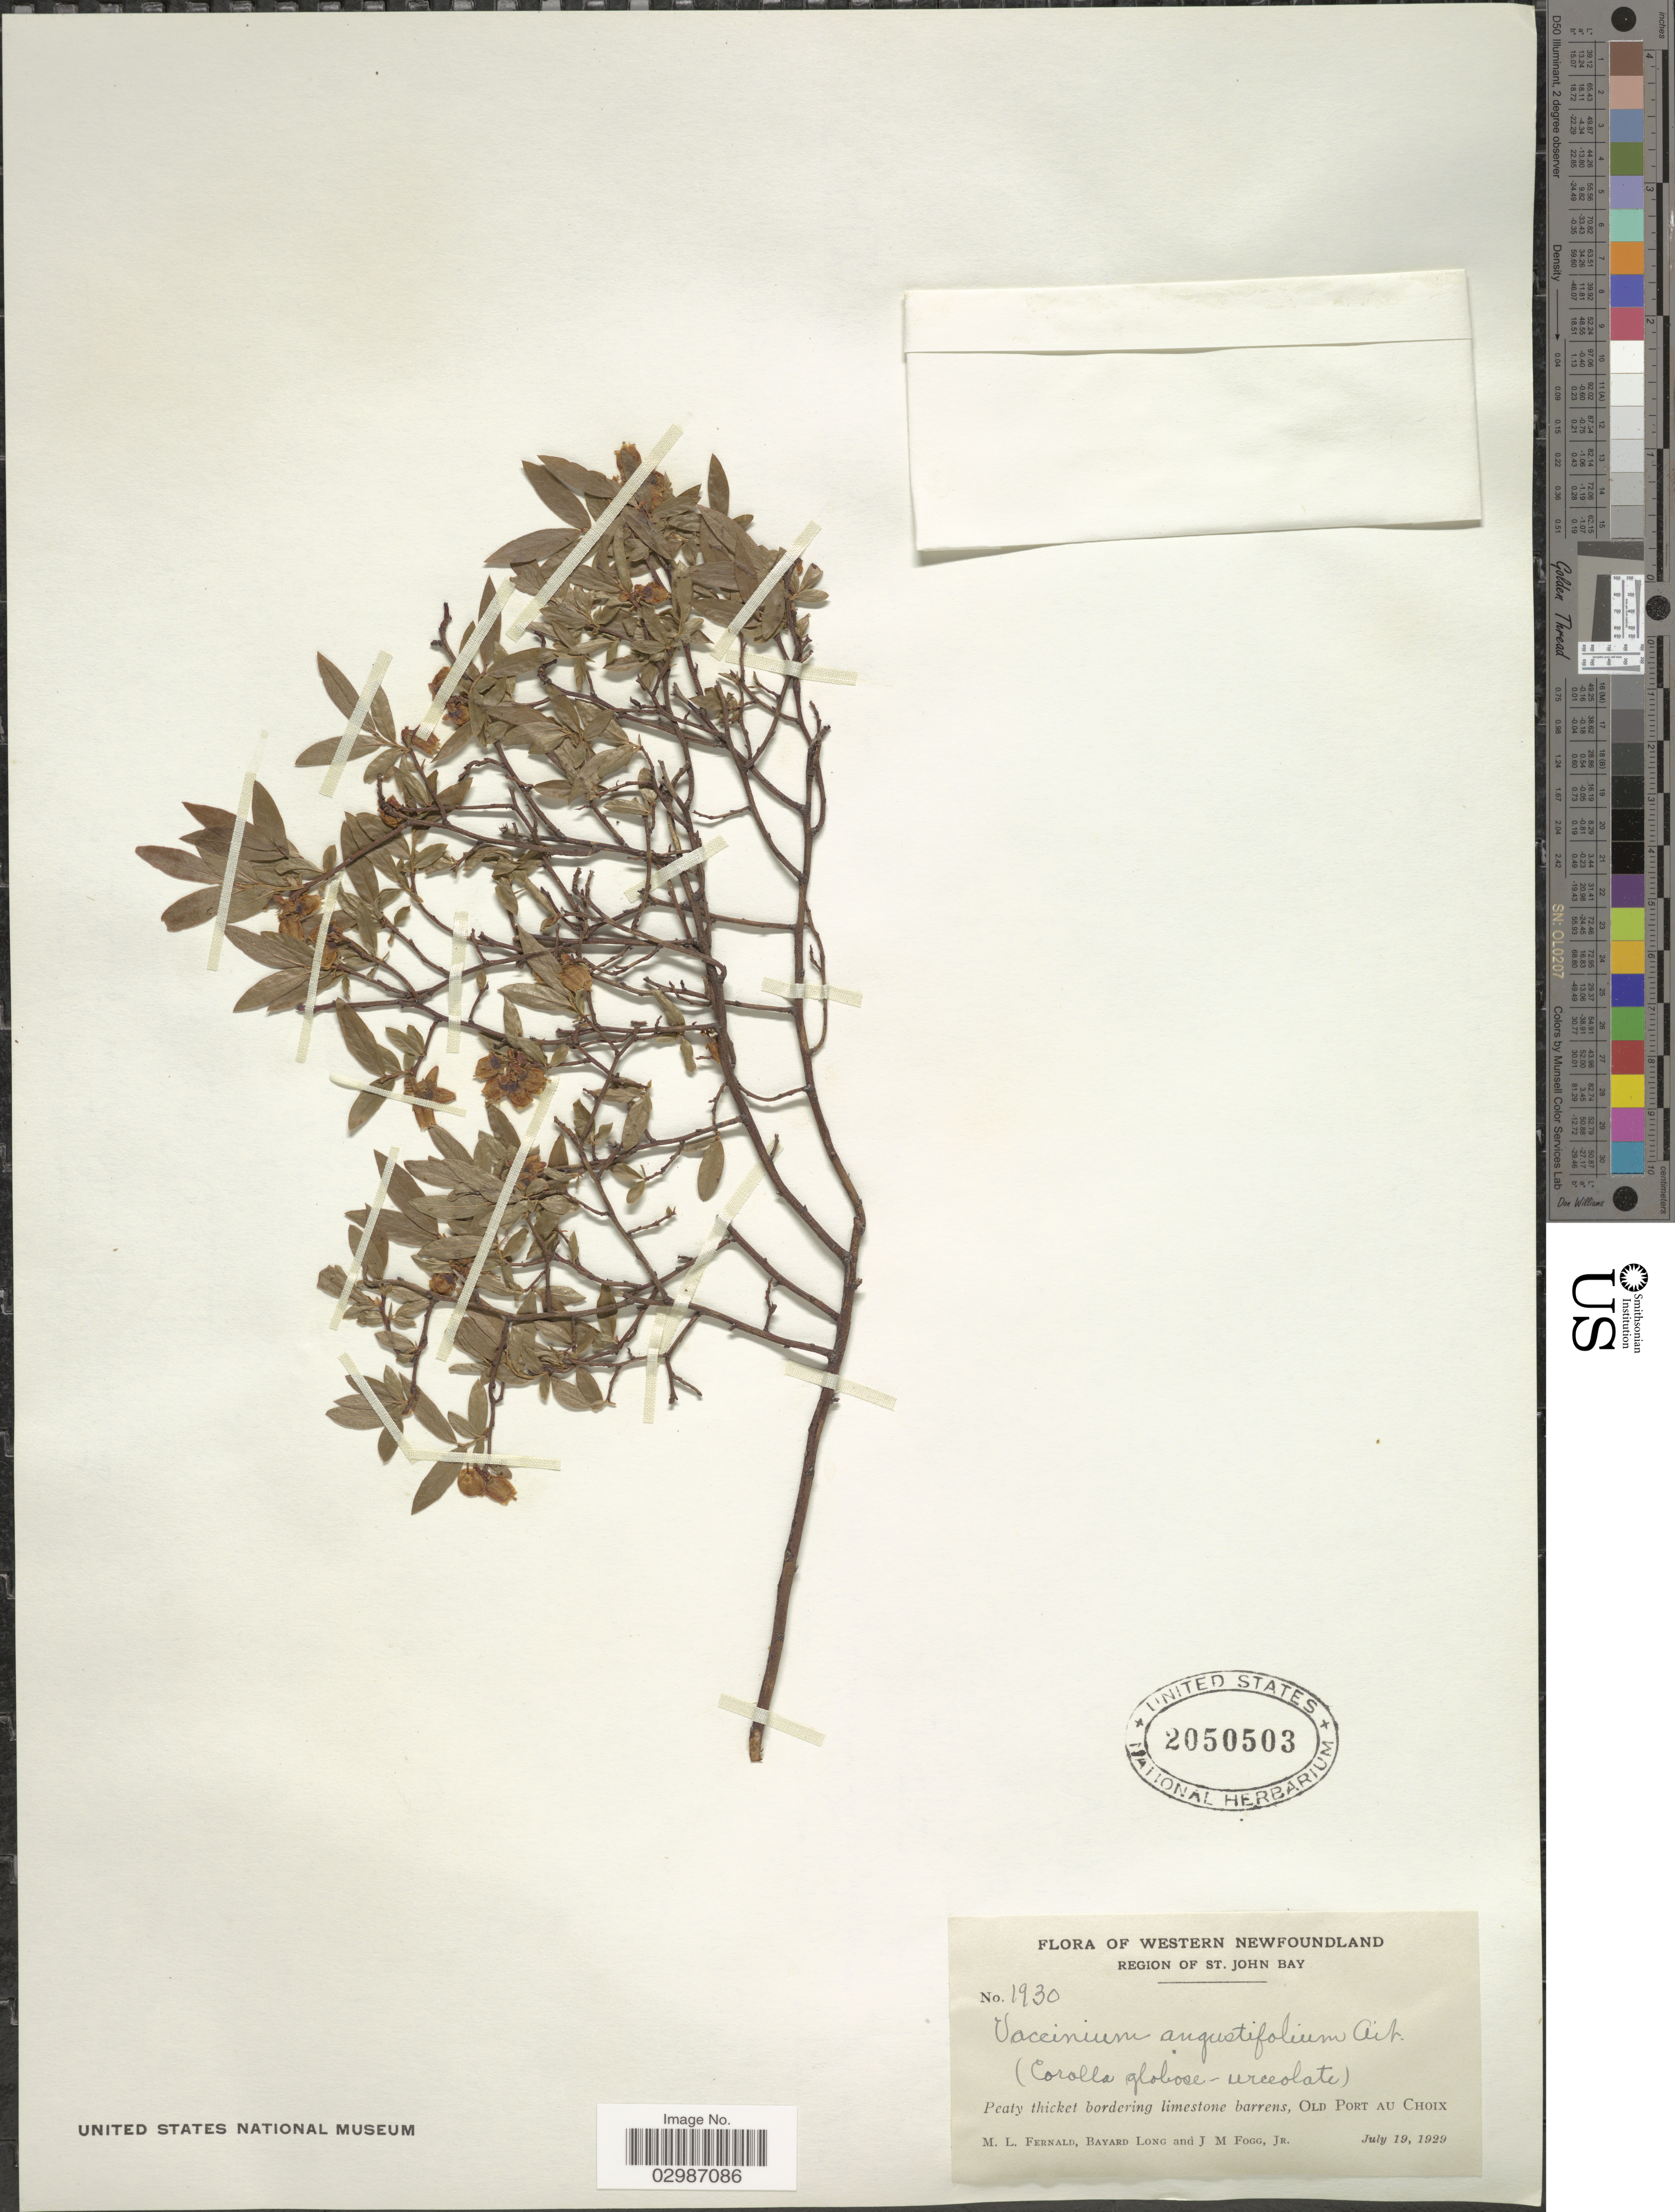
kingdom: Plantae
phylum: Tracheophyta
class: Magnoliopsida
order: Ericales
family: Ericaceae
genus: Vaccinium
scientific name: Vaccinium angustifolium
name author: Aiton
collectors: M. L. Fernald, B. Long & J. Fogg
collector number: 1930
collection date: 1929-07-19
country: Canada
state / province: Newfoundland and Labrador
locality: Western Newfoundland. Region of St. John Bay. Peaty thicket bordering limestone barrens, Old Port Au Choix.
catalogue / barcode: US 2050503